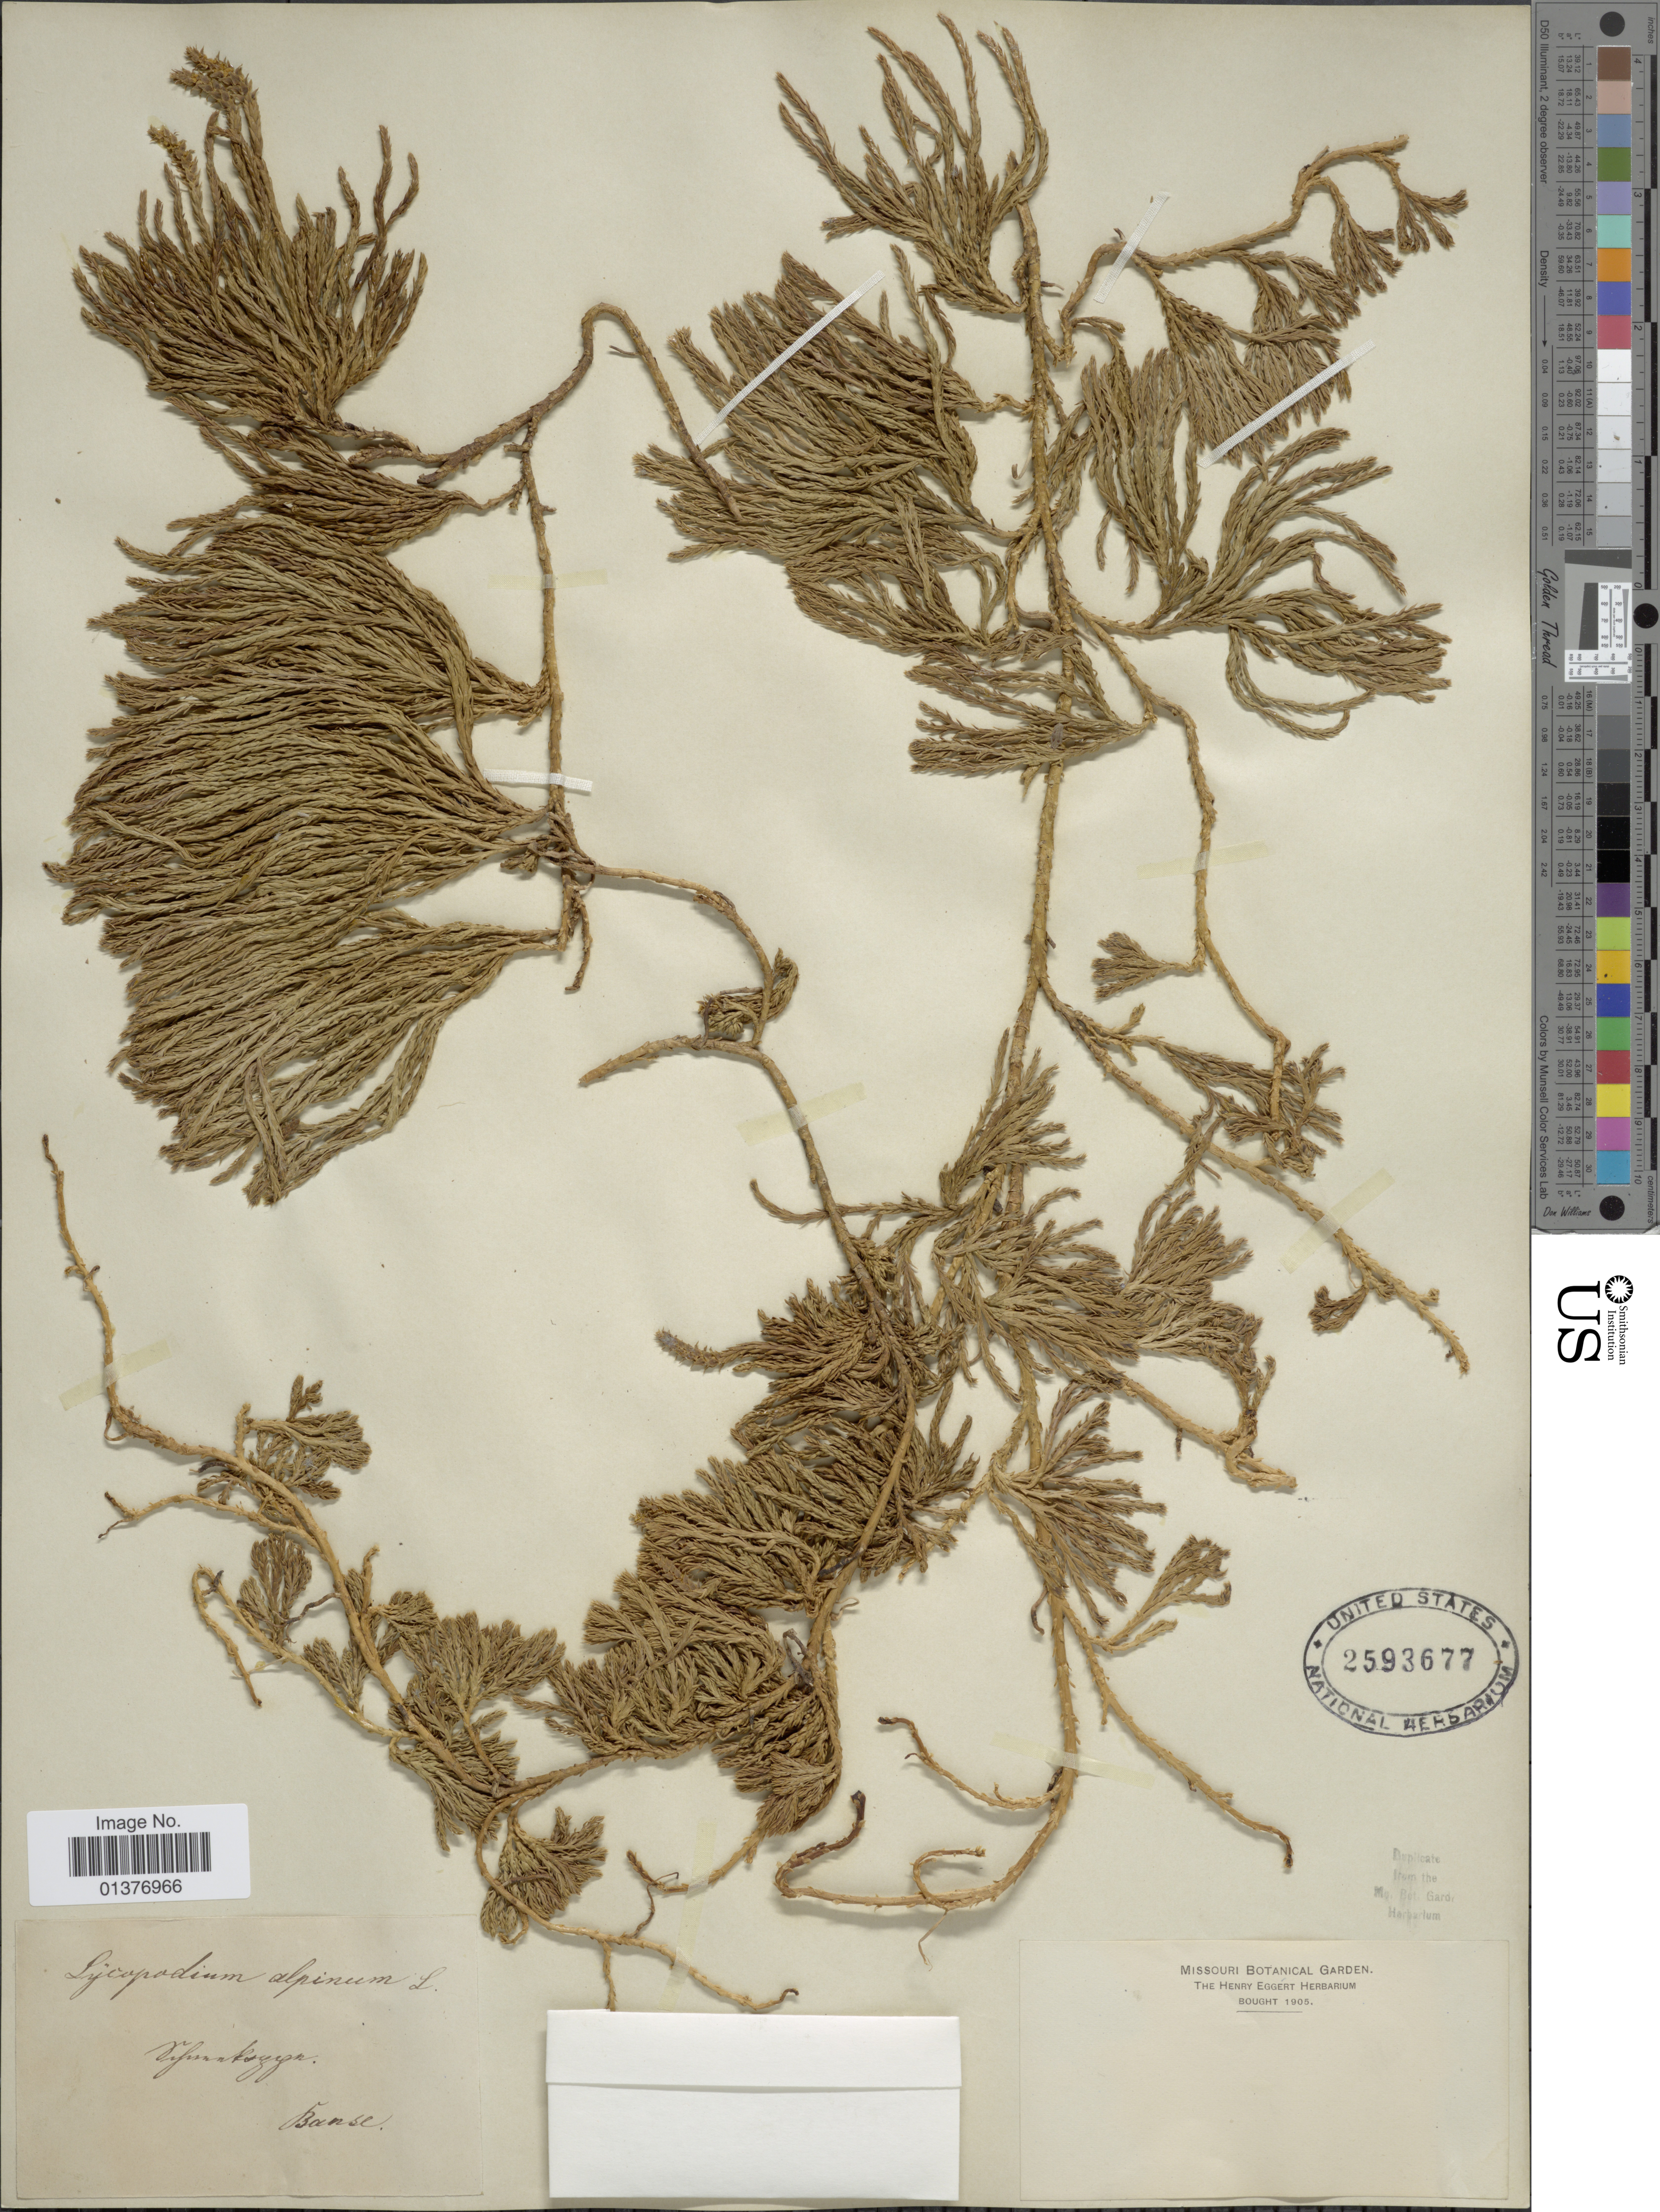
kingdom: Plantae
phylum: Tracheophyta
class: Lycopodiopsida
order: Lycopodiales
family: Lycopodiaceae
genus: Diphasiastrum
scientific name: Diphasiastrum alpinum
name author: (L.) Holub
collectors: Banse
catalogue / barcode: US 2593677